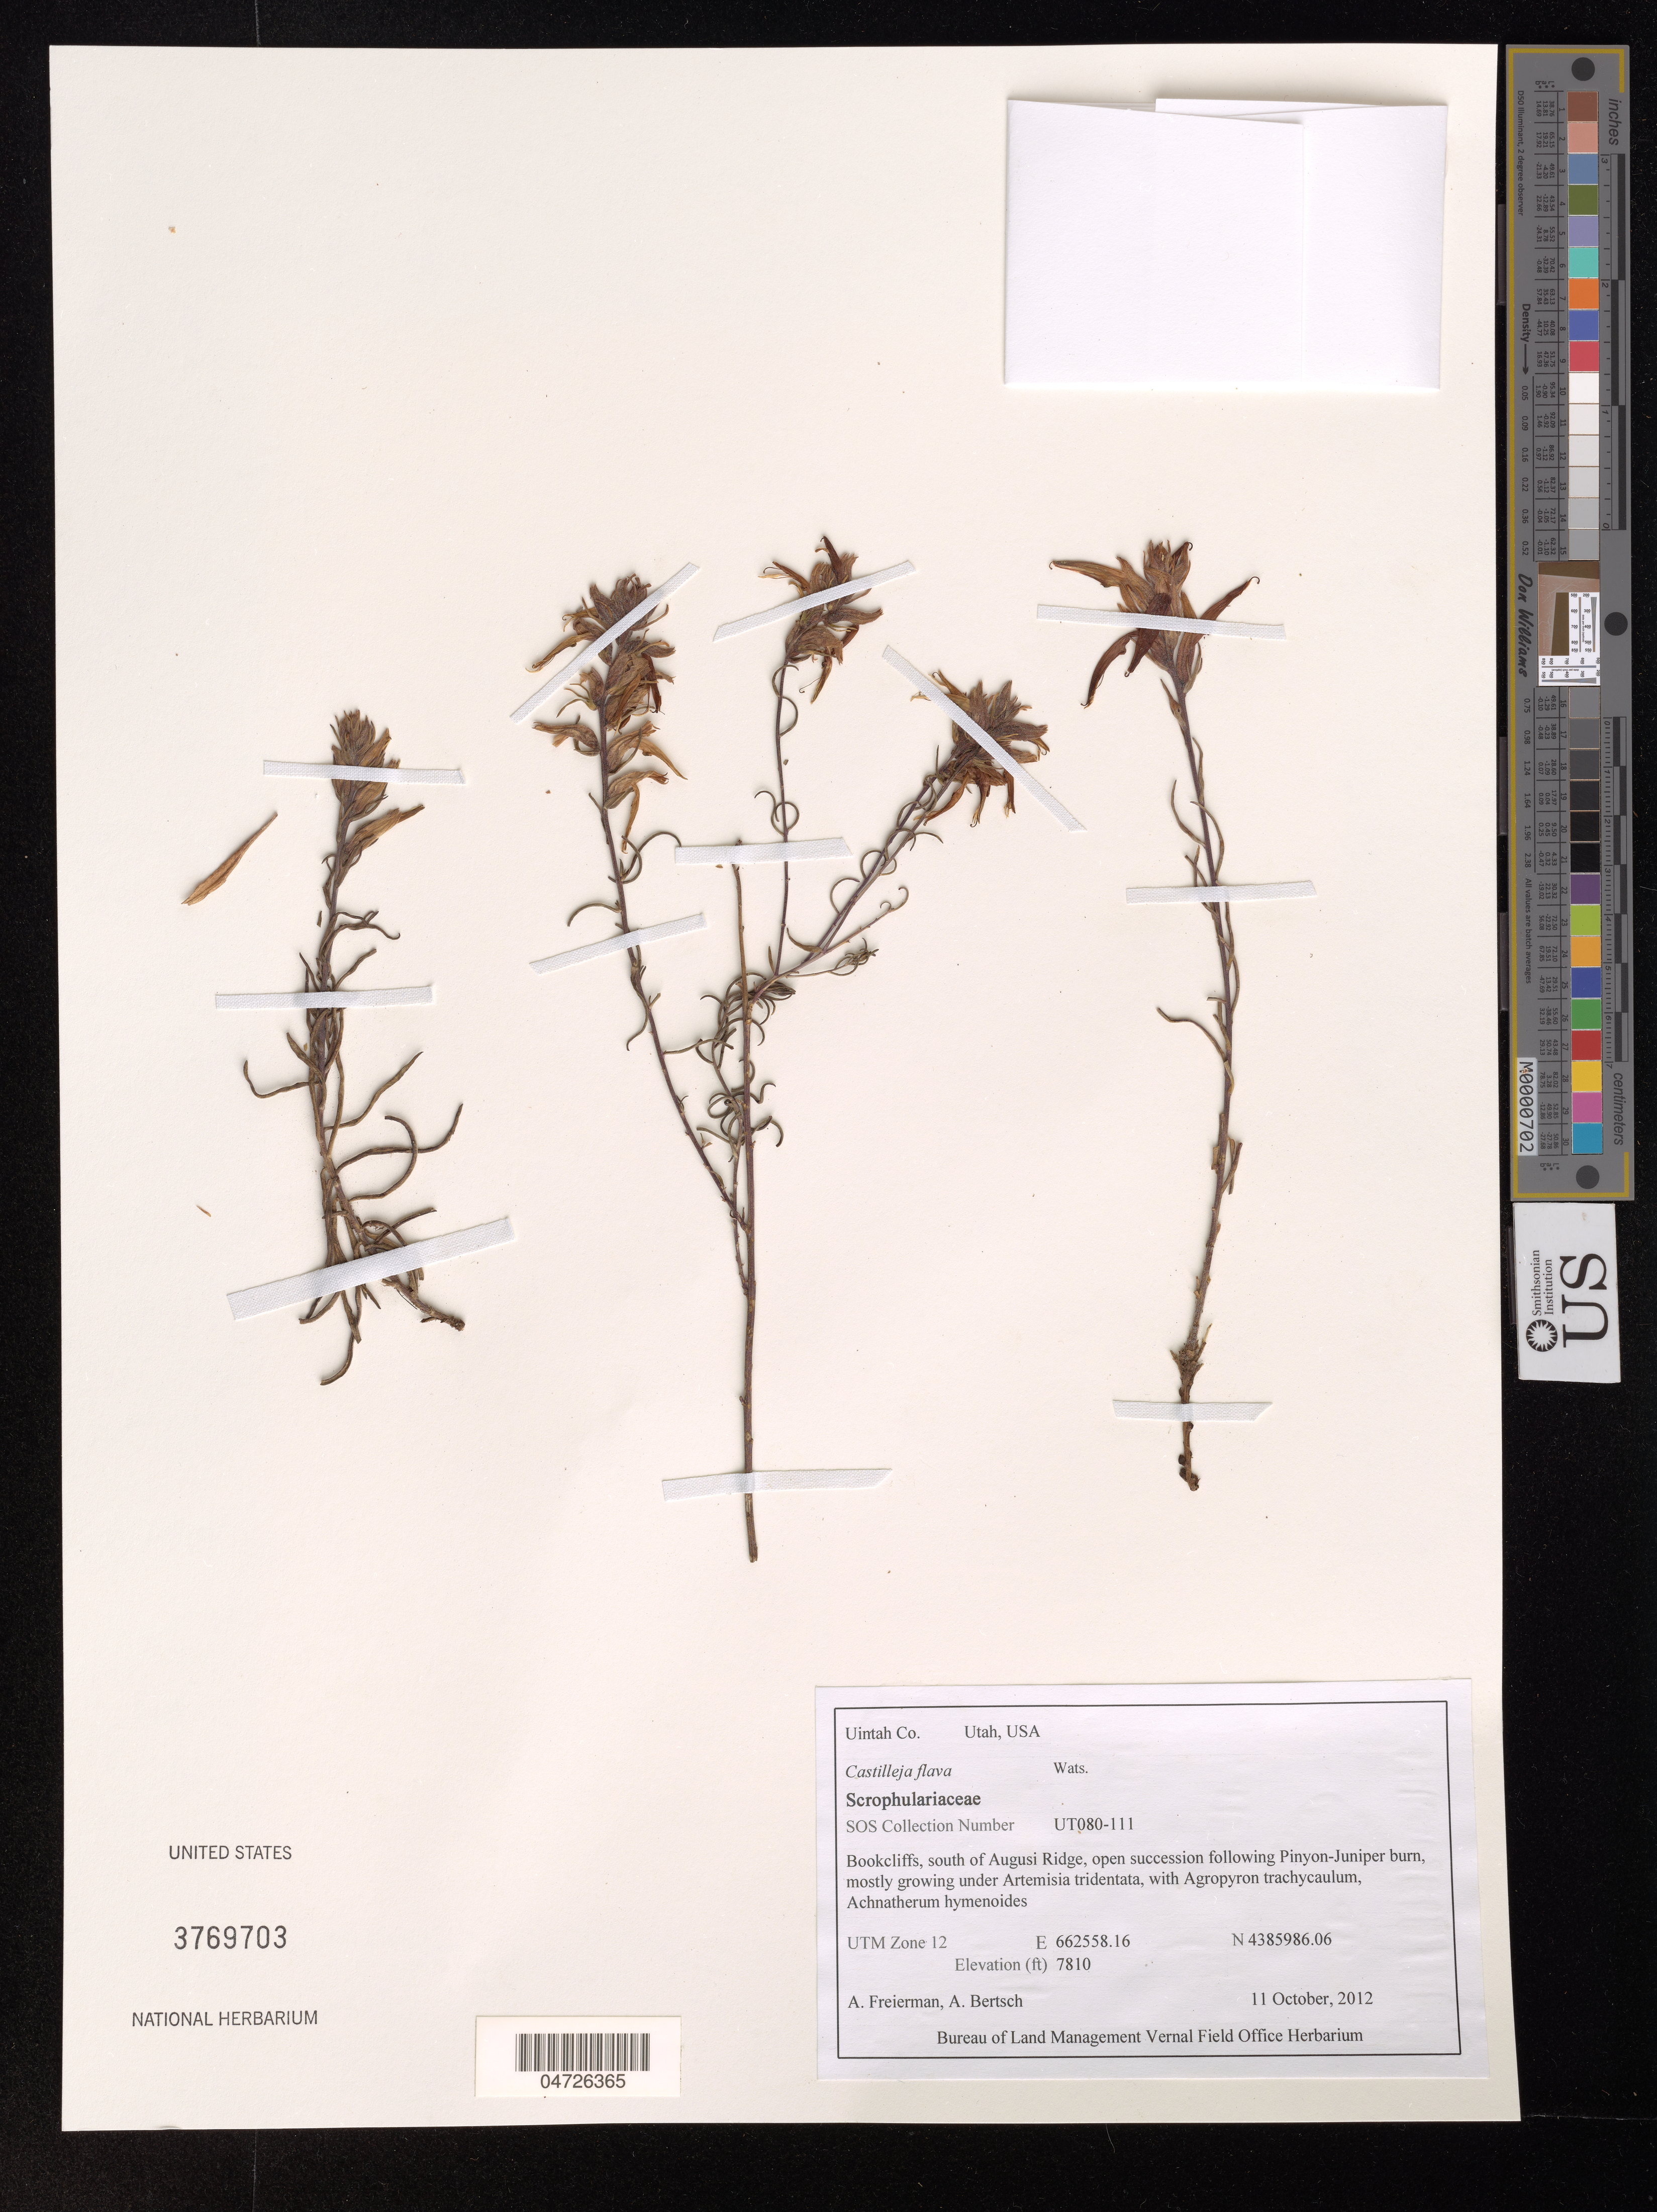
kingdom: Plantae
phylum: Tracheophyta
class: Magnoliopsida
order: Lamiales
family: Orobanchaceae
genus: Castilleja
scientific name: Castilleja flava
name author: S. Watson in C. King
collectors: A. Freierman & A. Bertsch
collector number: UT080-111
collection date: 2012-10-11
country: United States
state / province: Utah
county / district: Uintah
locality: Uintah Co. Bookcliffs, south of Augusi Ridge. UTM Zone 12.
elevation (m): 2380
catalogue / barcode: US 3769703